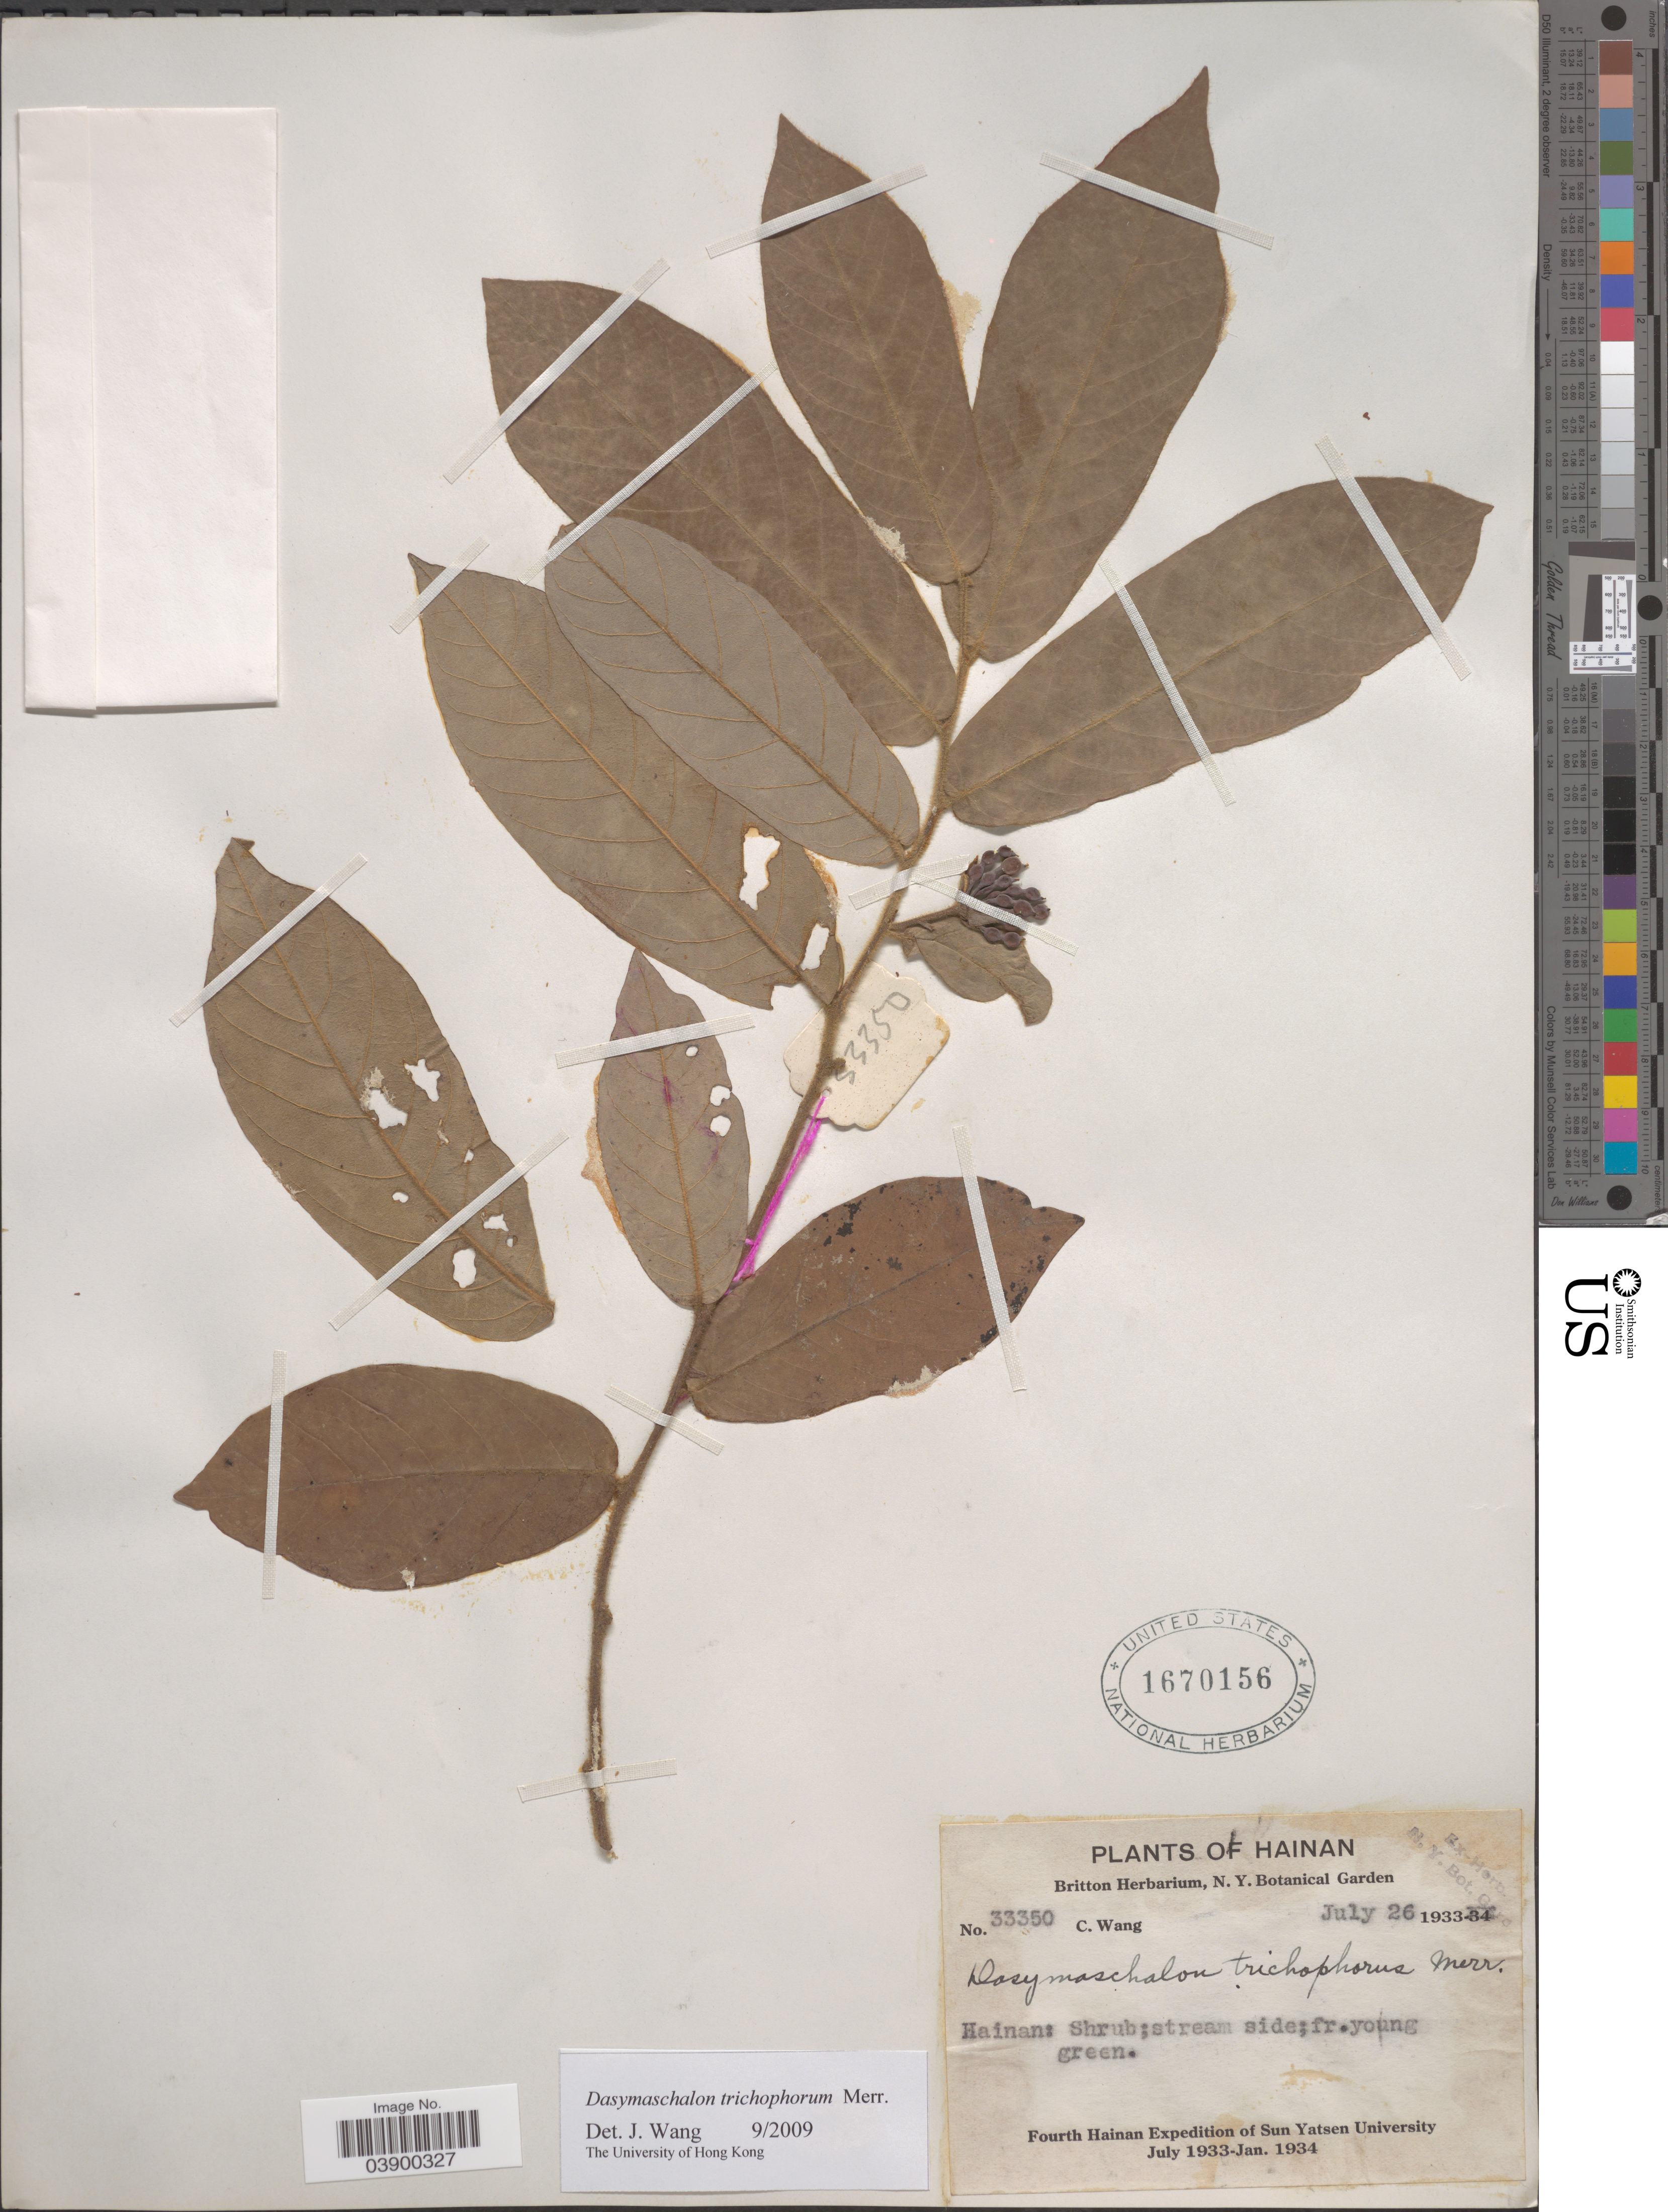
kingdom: Plantae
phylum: Tracheophyta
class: Magnoliopsida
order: Magnoliales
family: Annonaceae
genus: Dasymaschalon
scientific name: Dasymaschalon trichophorum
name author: Merr.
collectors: C. Wang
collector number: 33350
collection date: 1933-07-26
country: China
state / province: Hainan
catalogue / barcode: US 1670156